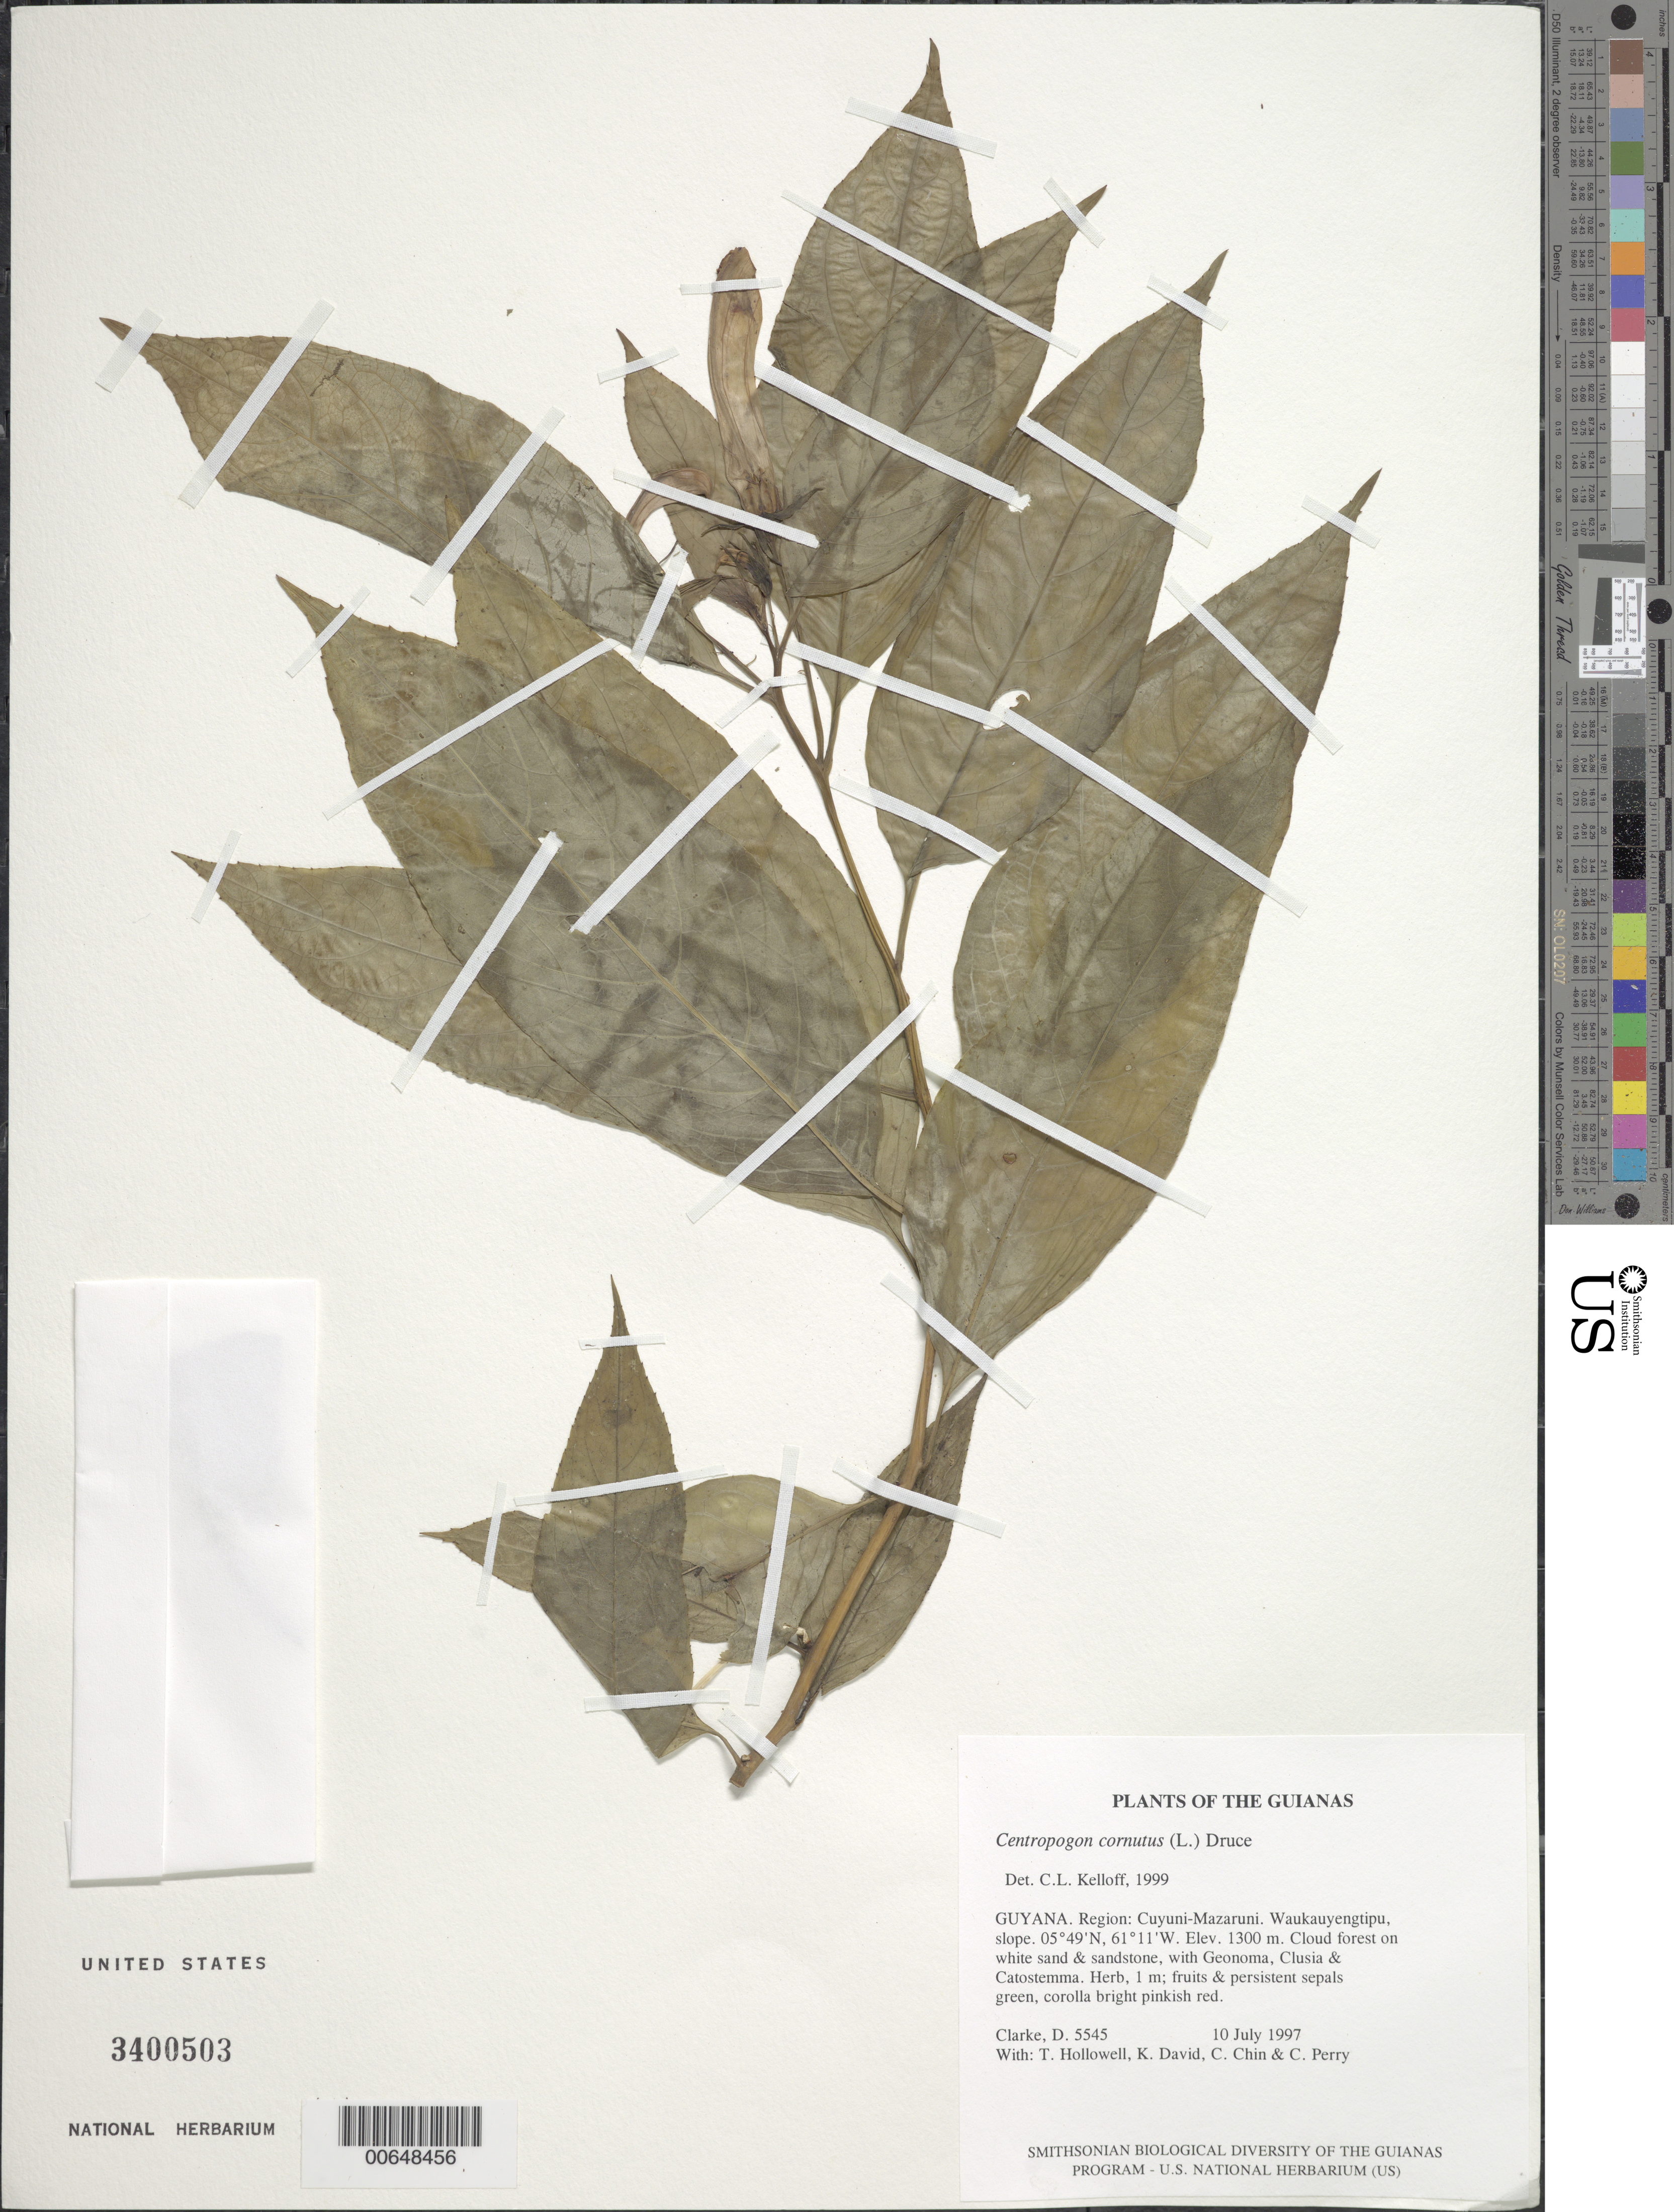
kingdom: Plantae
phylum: Tracheophyta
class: Magnoliopsida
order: Asterales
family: Campanulaceae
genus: Centropogon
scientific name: Centropogon cornutus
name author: (L.) Druce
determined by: Kelloff, Carol L., (US), Smithsonian Institution - National Museum of Natural History (UNITED STATES)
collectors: H. D. Clarke, T. Hollowell, K. David, C. Chin & C. Perry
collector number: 5545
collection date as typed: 10 July 1997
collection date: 1997-07-10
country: Guyana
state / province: Cuyuni-Mazaruni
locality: Waukauyengtipu, slope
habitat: Cloud forest on white sand & sandstone, with Geonoma, Clusia & Catostemma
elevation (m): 1300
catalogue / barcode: US 3400503